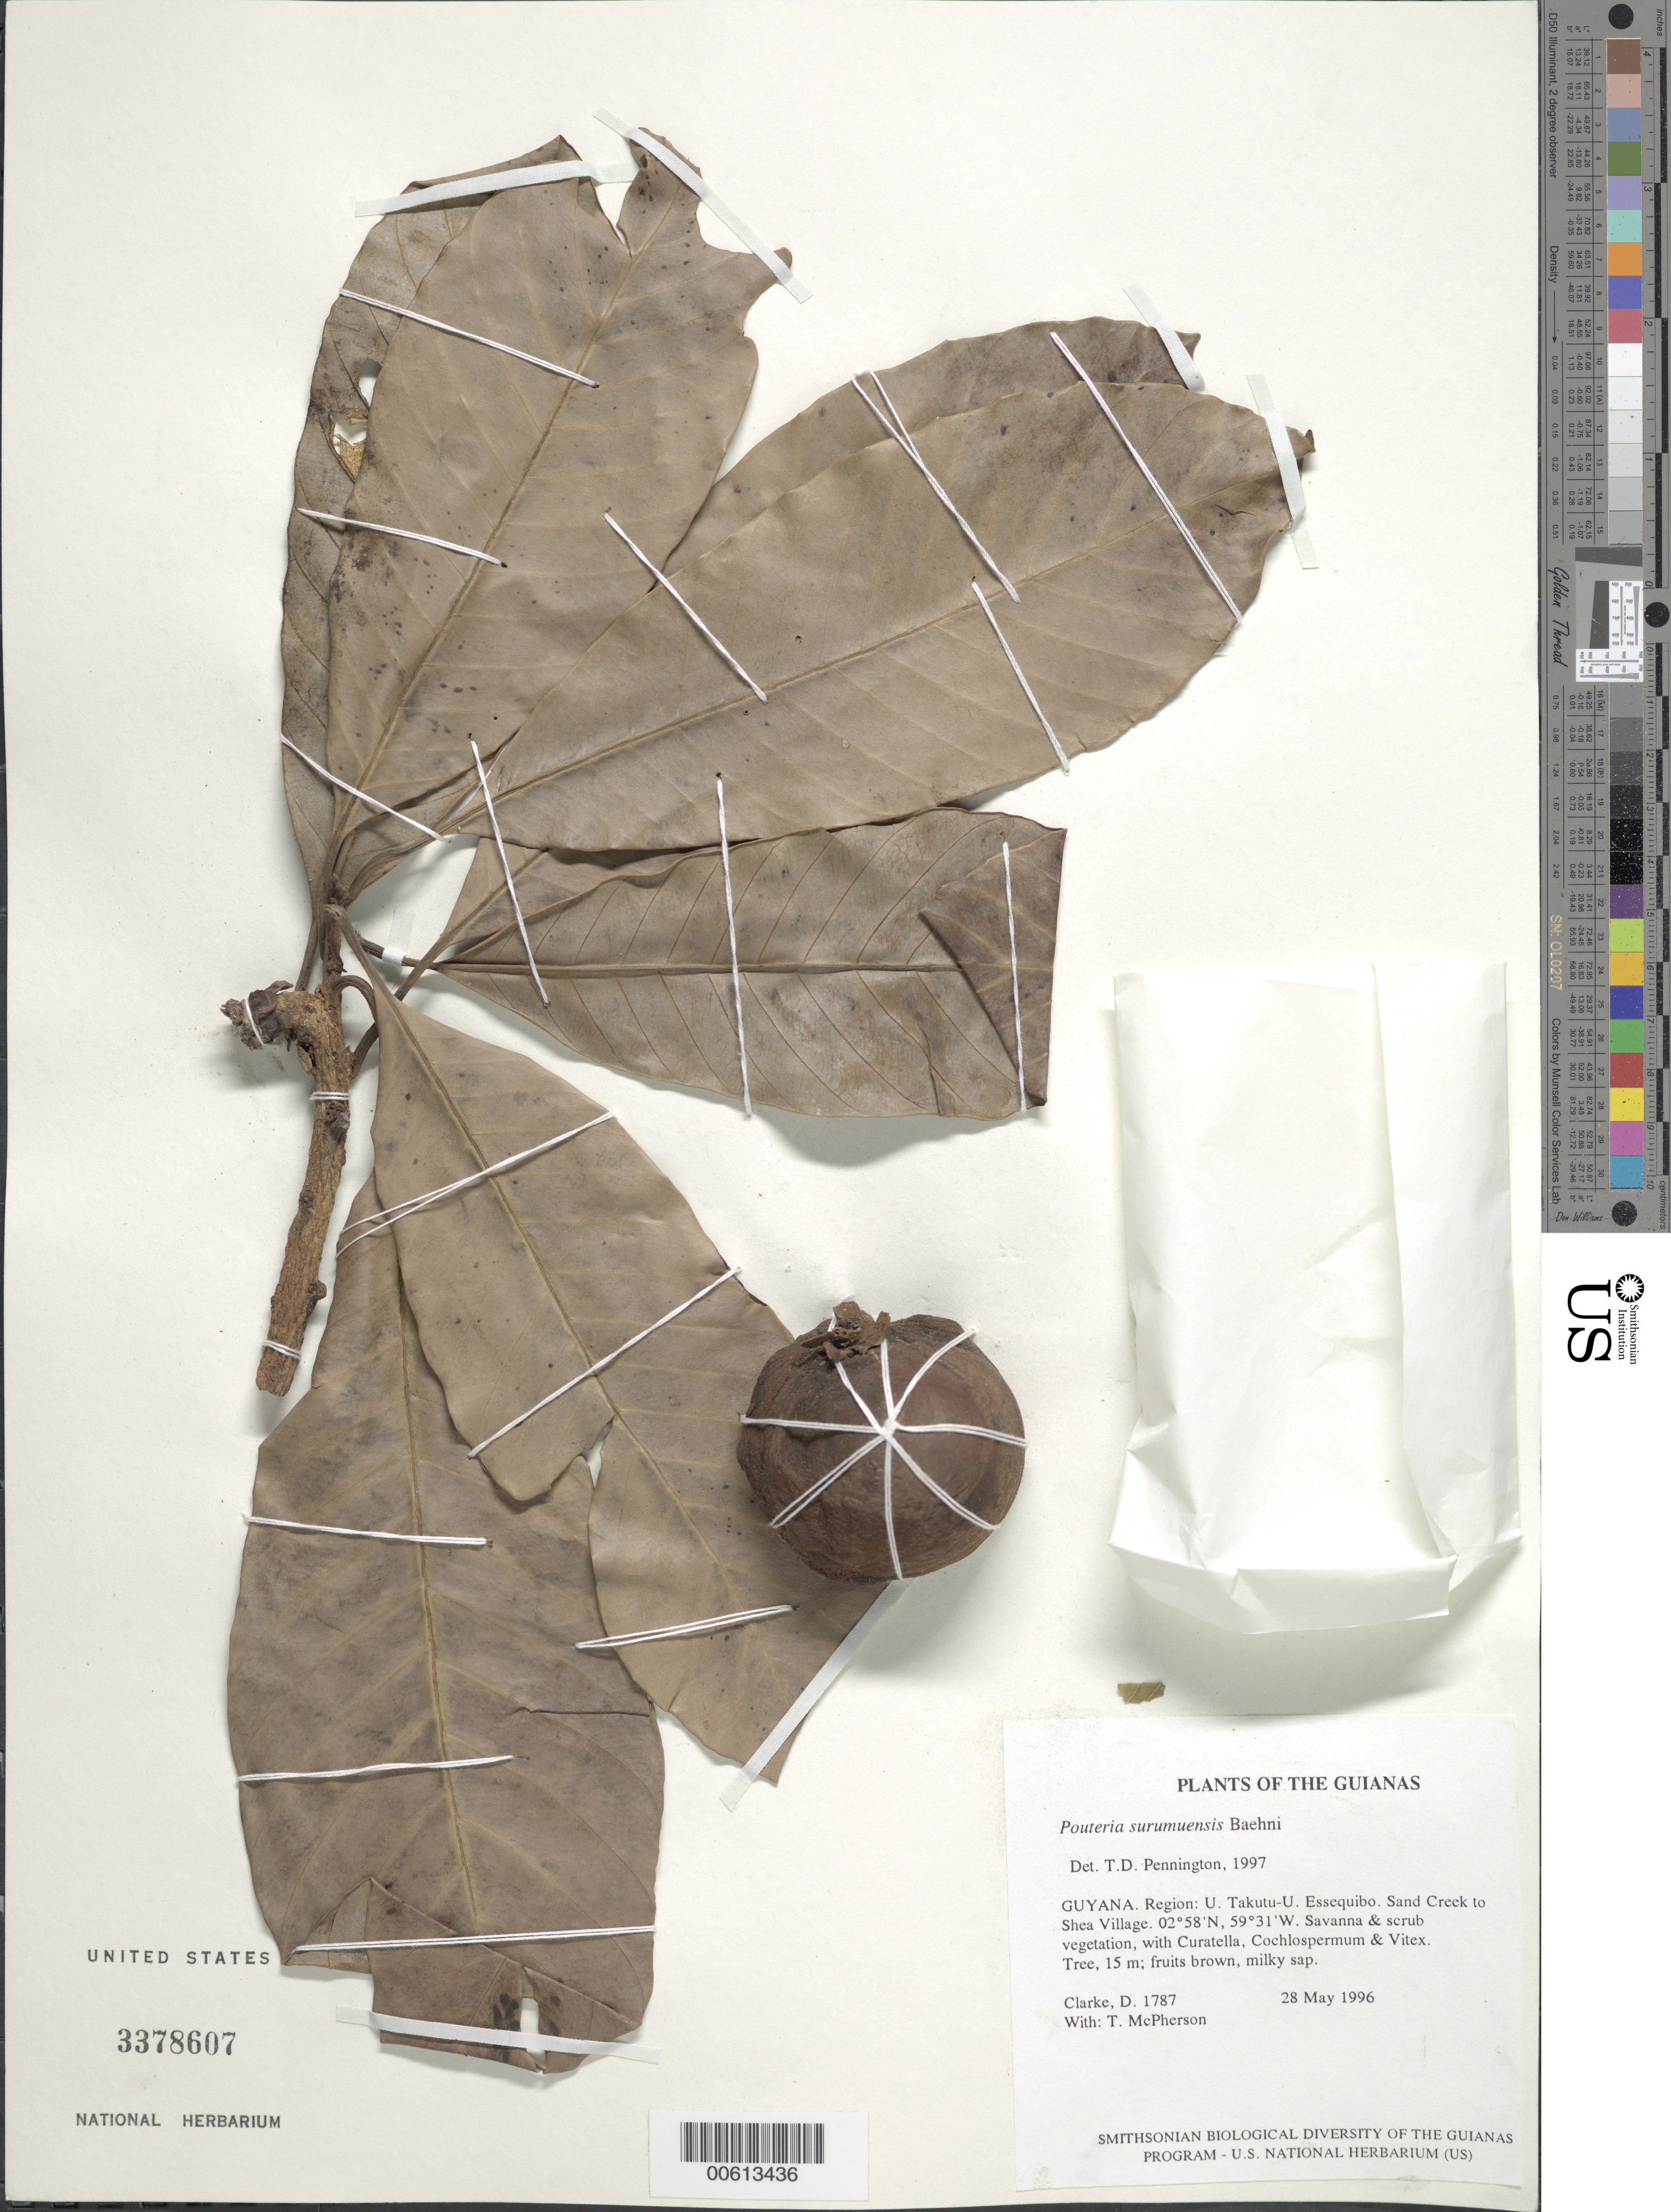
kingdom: Plantae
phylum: Tracheophyta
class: Magnoliopsida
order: Ericales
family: Sapotaceae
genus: Pouteria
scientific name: Pouteria surumuensis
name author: Baehni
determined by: Pennington, T. D., (K)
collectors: H. D. Clarke & T. McPherson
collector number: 1787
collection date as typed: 28 May 1996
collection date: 1996-05-28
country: Guyana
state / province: U. Takutu-U. Essequibo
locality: Sand Creek to Shea Village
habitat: Savanna & scrub vegetation, with Curatella, Cochlospermum & Vitex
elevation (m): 100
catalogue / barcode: US 3378607